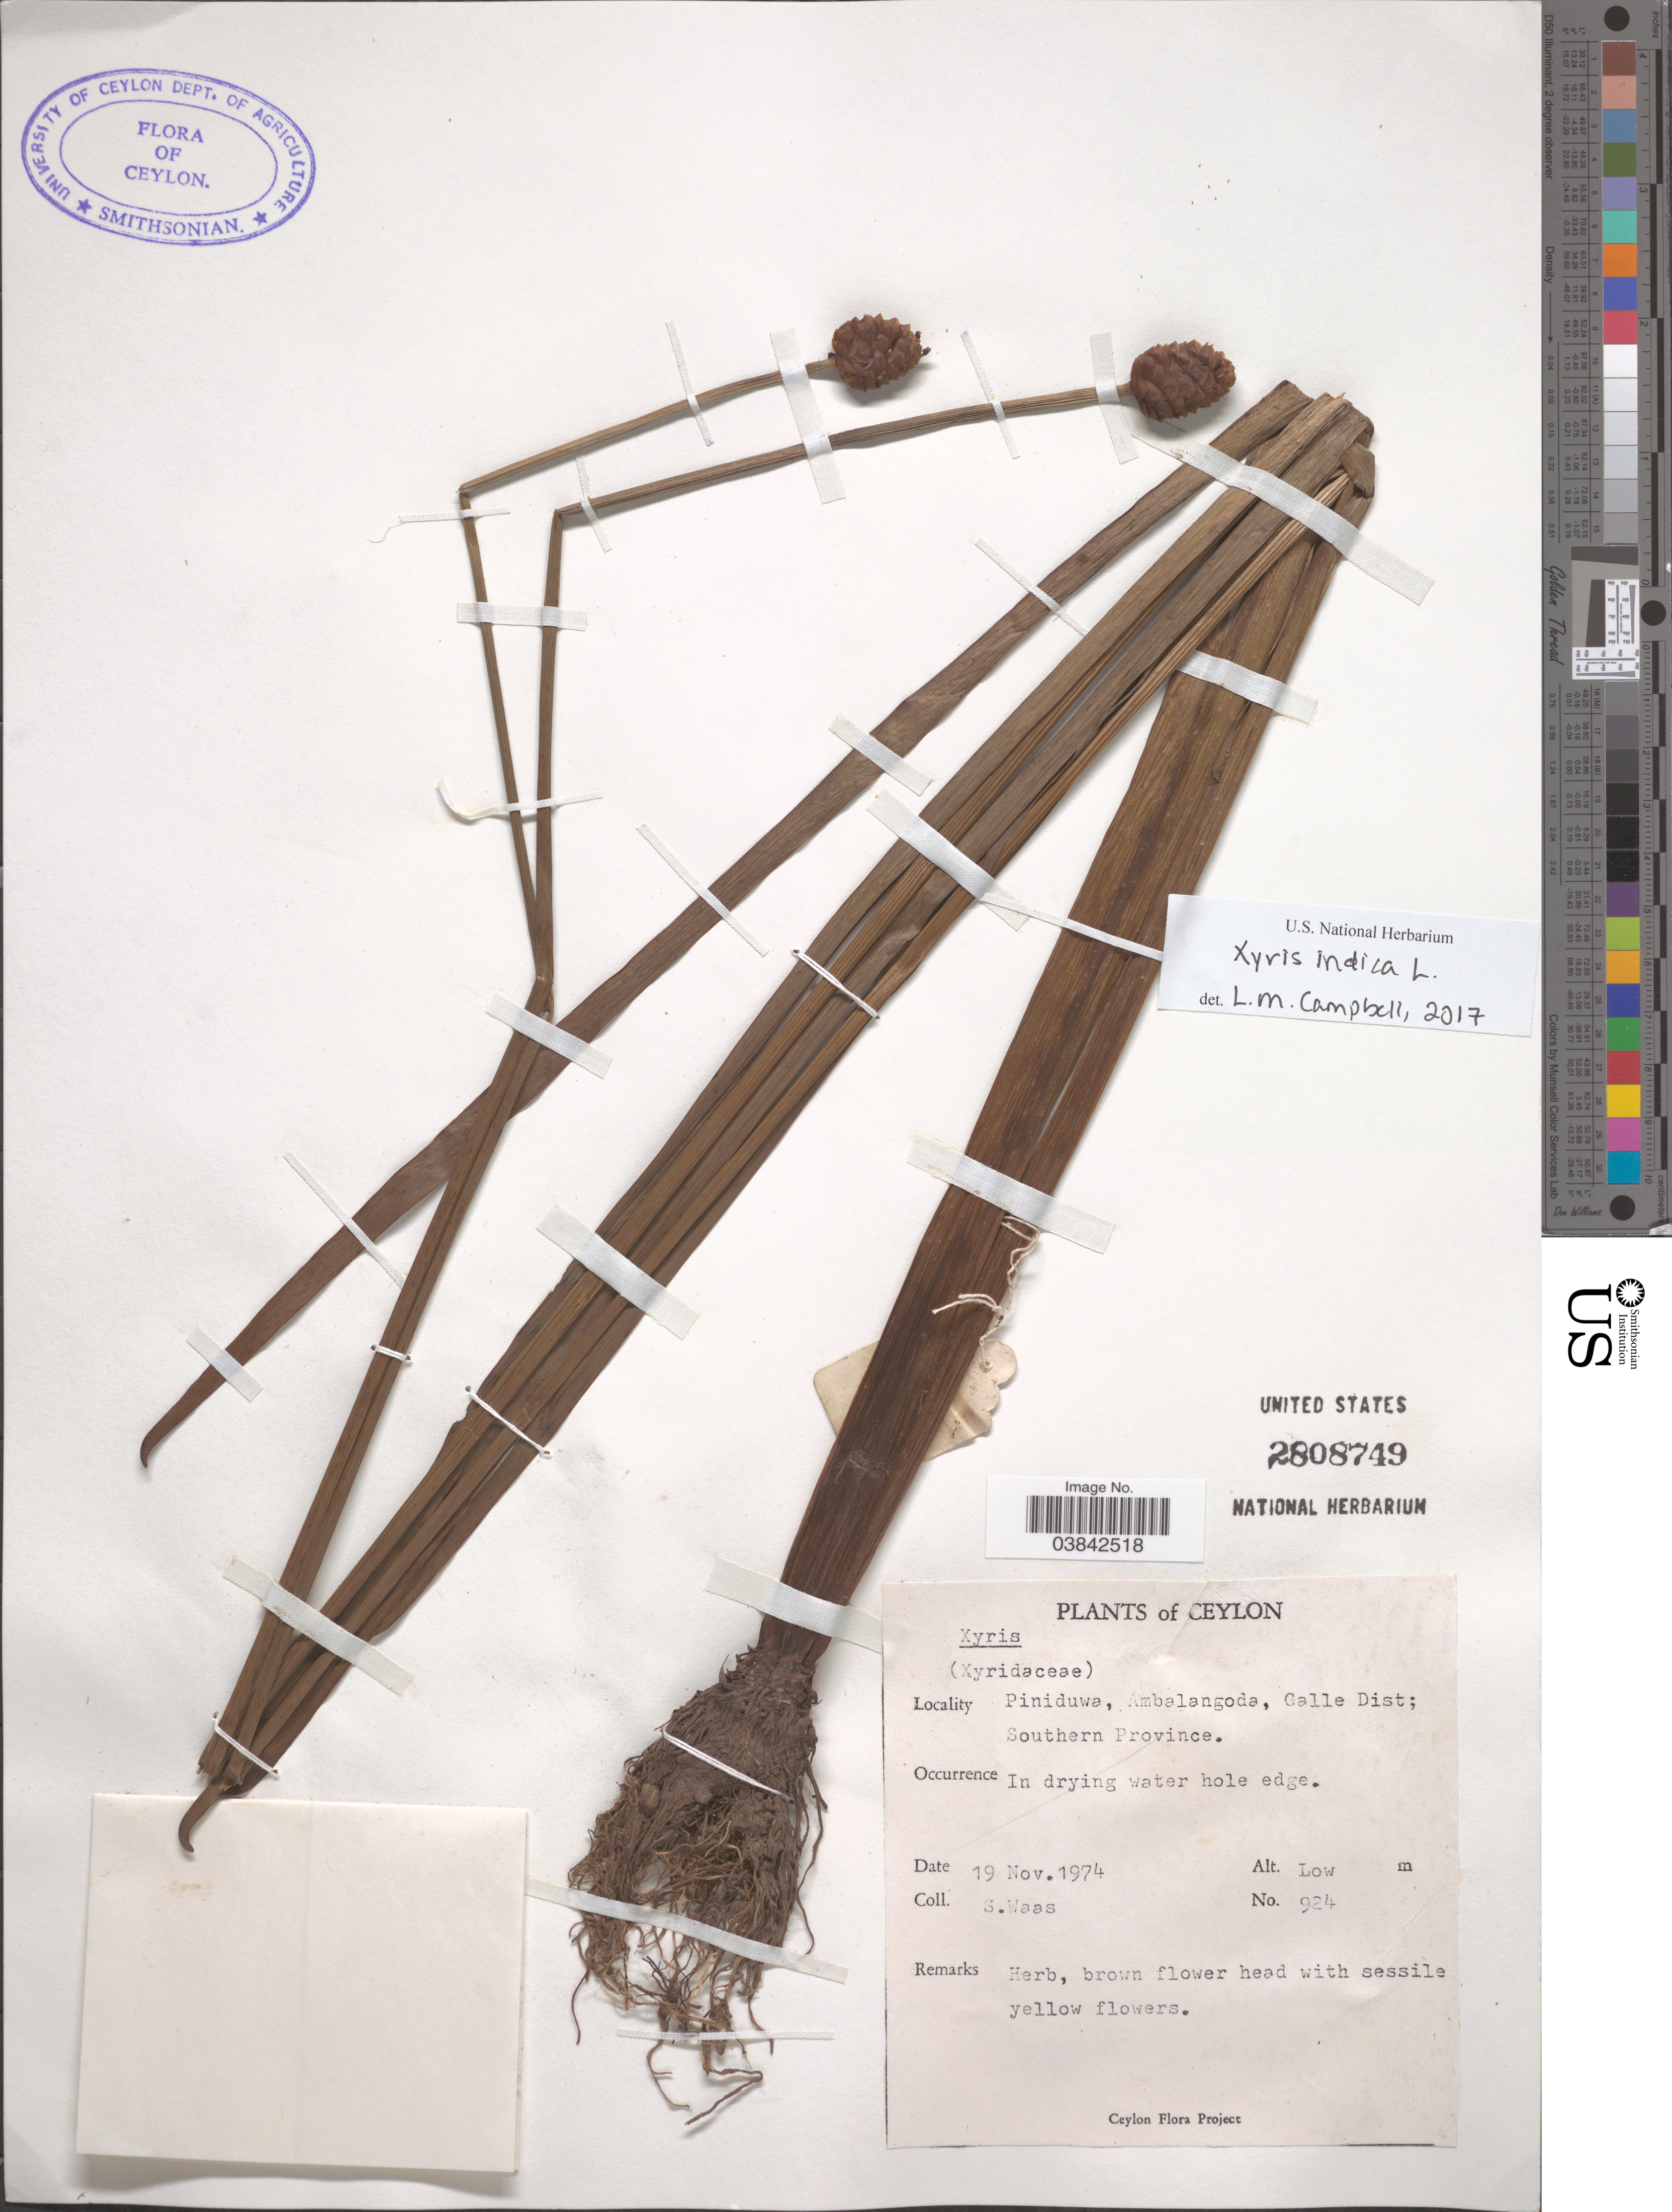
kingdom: Plantae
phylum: Tracheophyta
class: Liliopsida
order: Poales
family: Xyridaceae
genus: Xyris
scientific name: Xyris indica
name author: L.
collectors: S. Waas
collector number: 924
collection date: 1974-11-19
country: Sri Lanka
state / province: Southern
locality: Ceylon. Piniduwa, Ambalangoda, Galle Dist.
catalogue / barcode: US 2808749